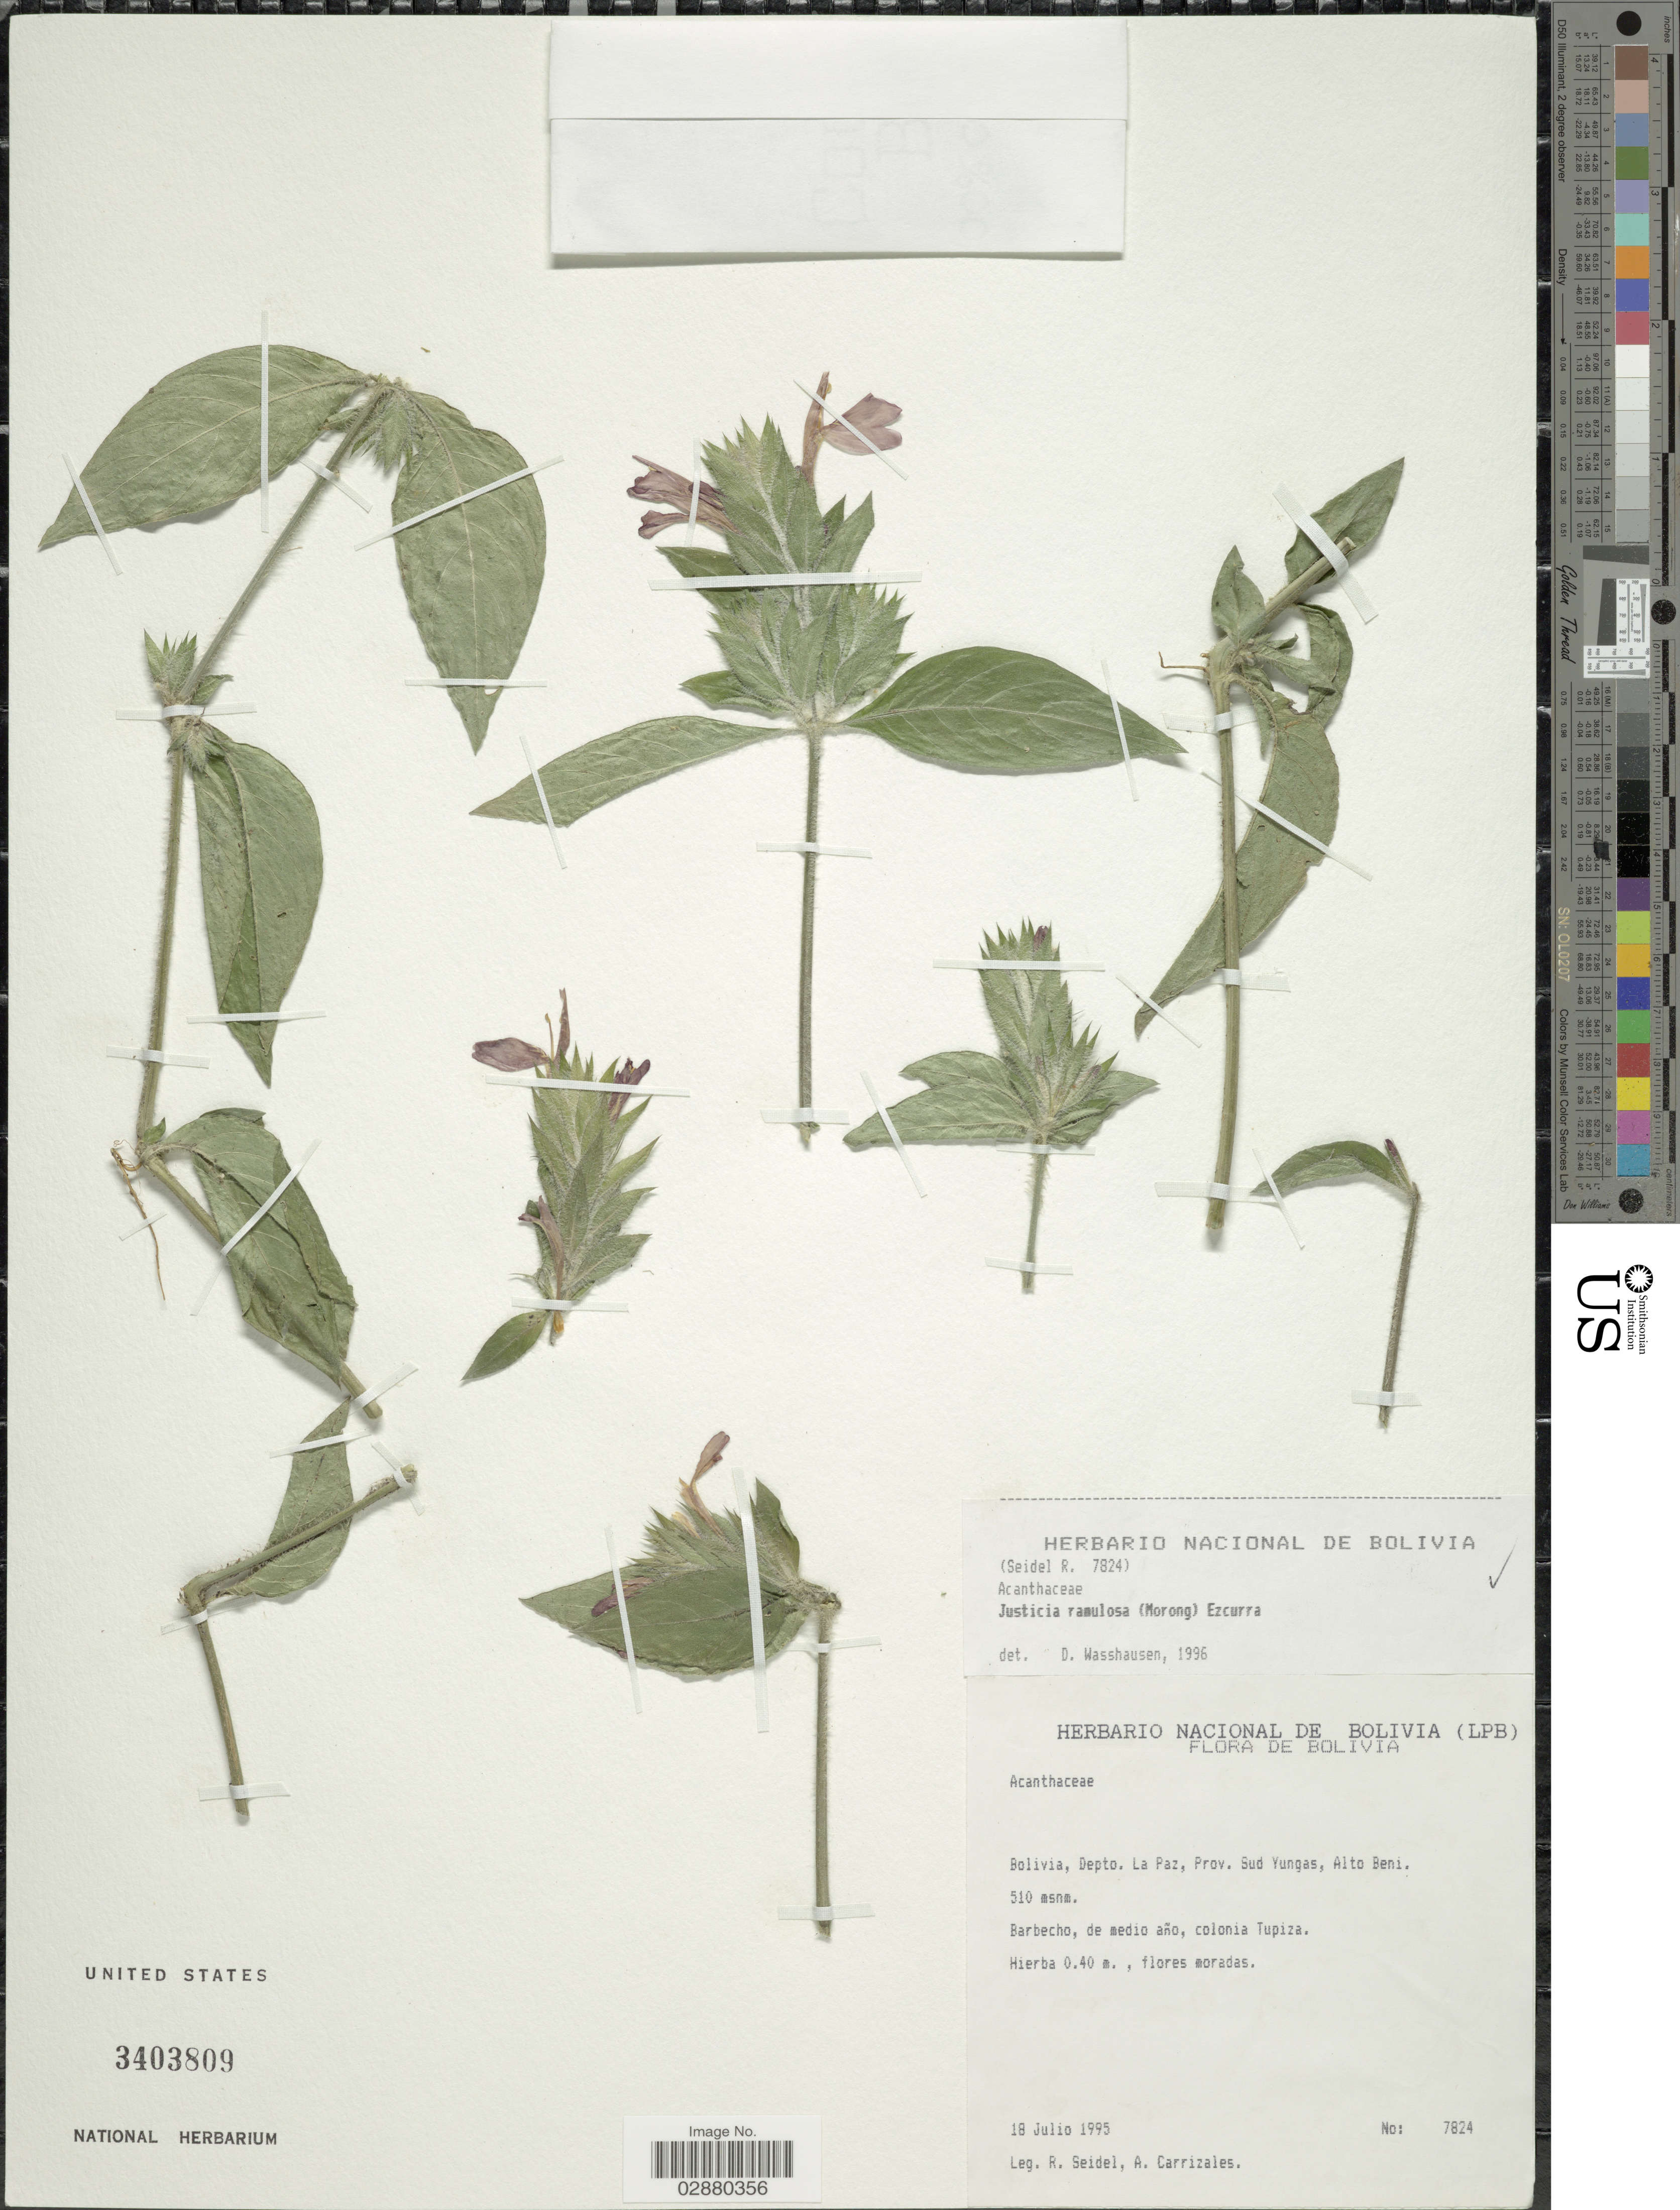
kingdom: Plantae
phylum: Tracheophyta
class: Magnoliopsida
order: Lamiales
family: Acanthaceae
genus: Justicia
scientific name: Justicia ramulosa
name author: (Morong) V.A.W. Graham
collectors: R. Seidel & A. Carrizales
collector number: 7824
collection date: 1995-07-18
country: Bolivia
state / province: La Paz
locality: Sud Yungas, Alto Beni.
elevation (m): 510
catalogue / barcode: US 3403809